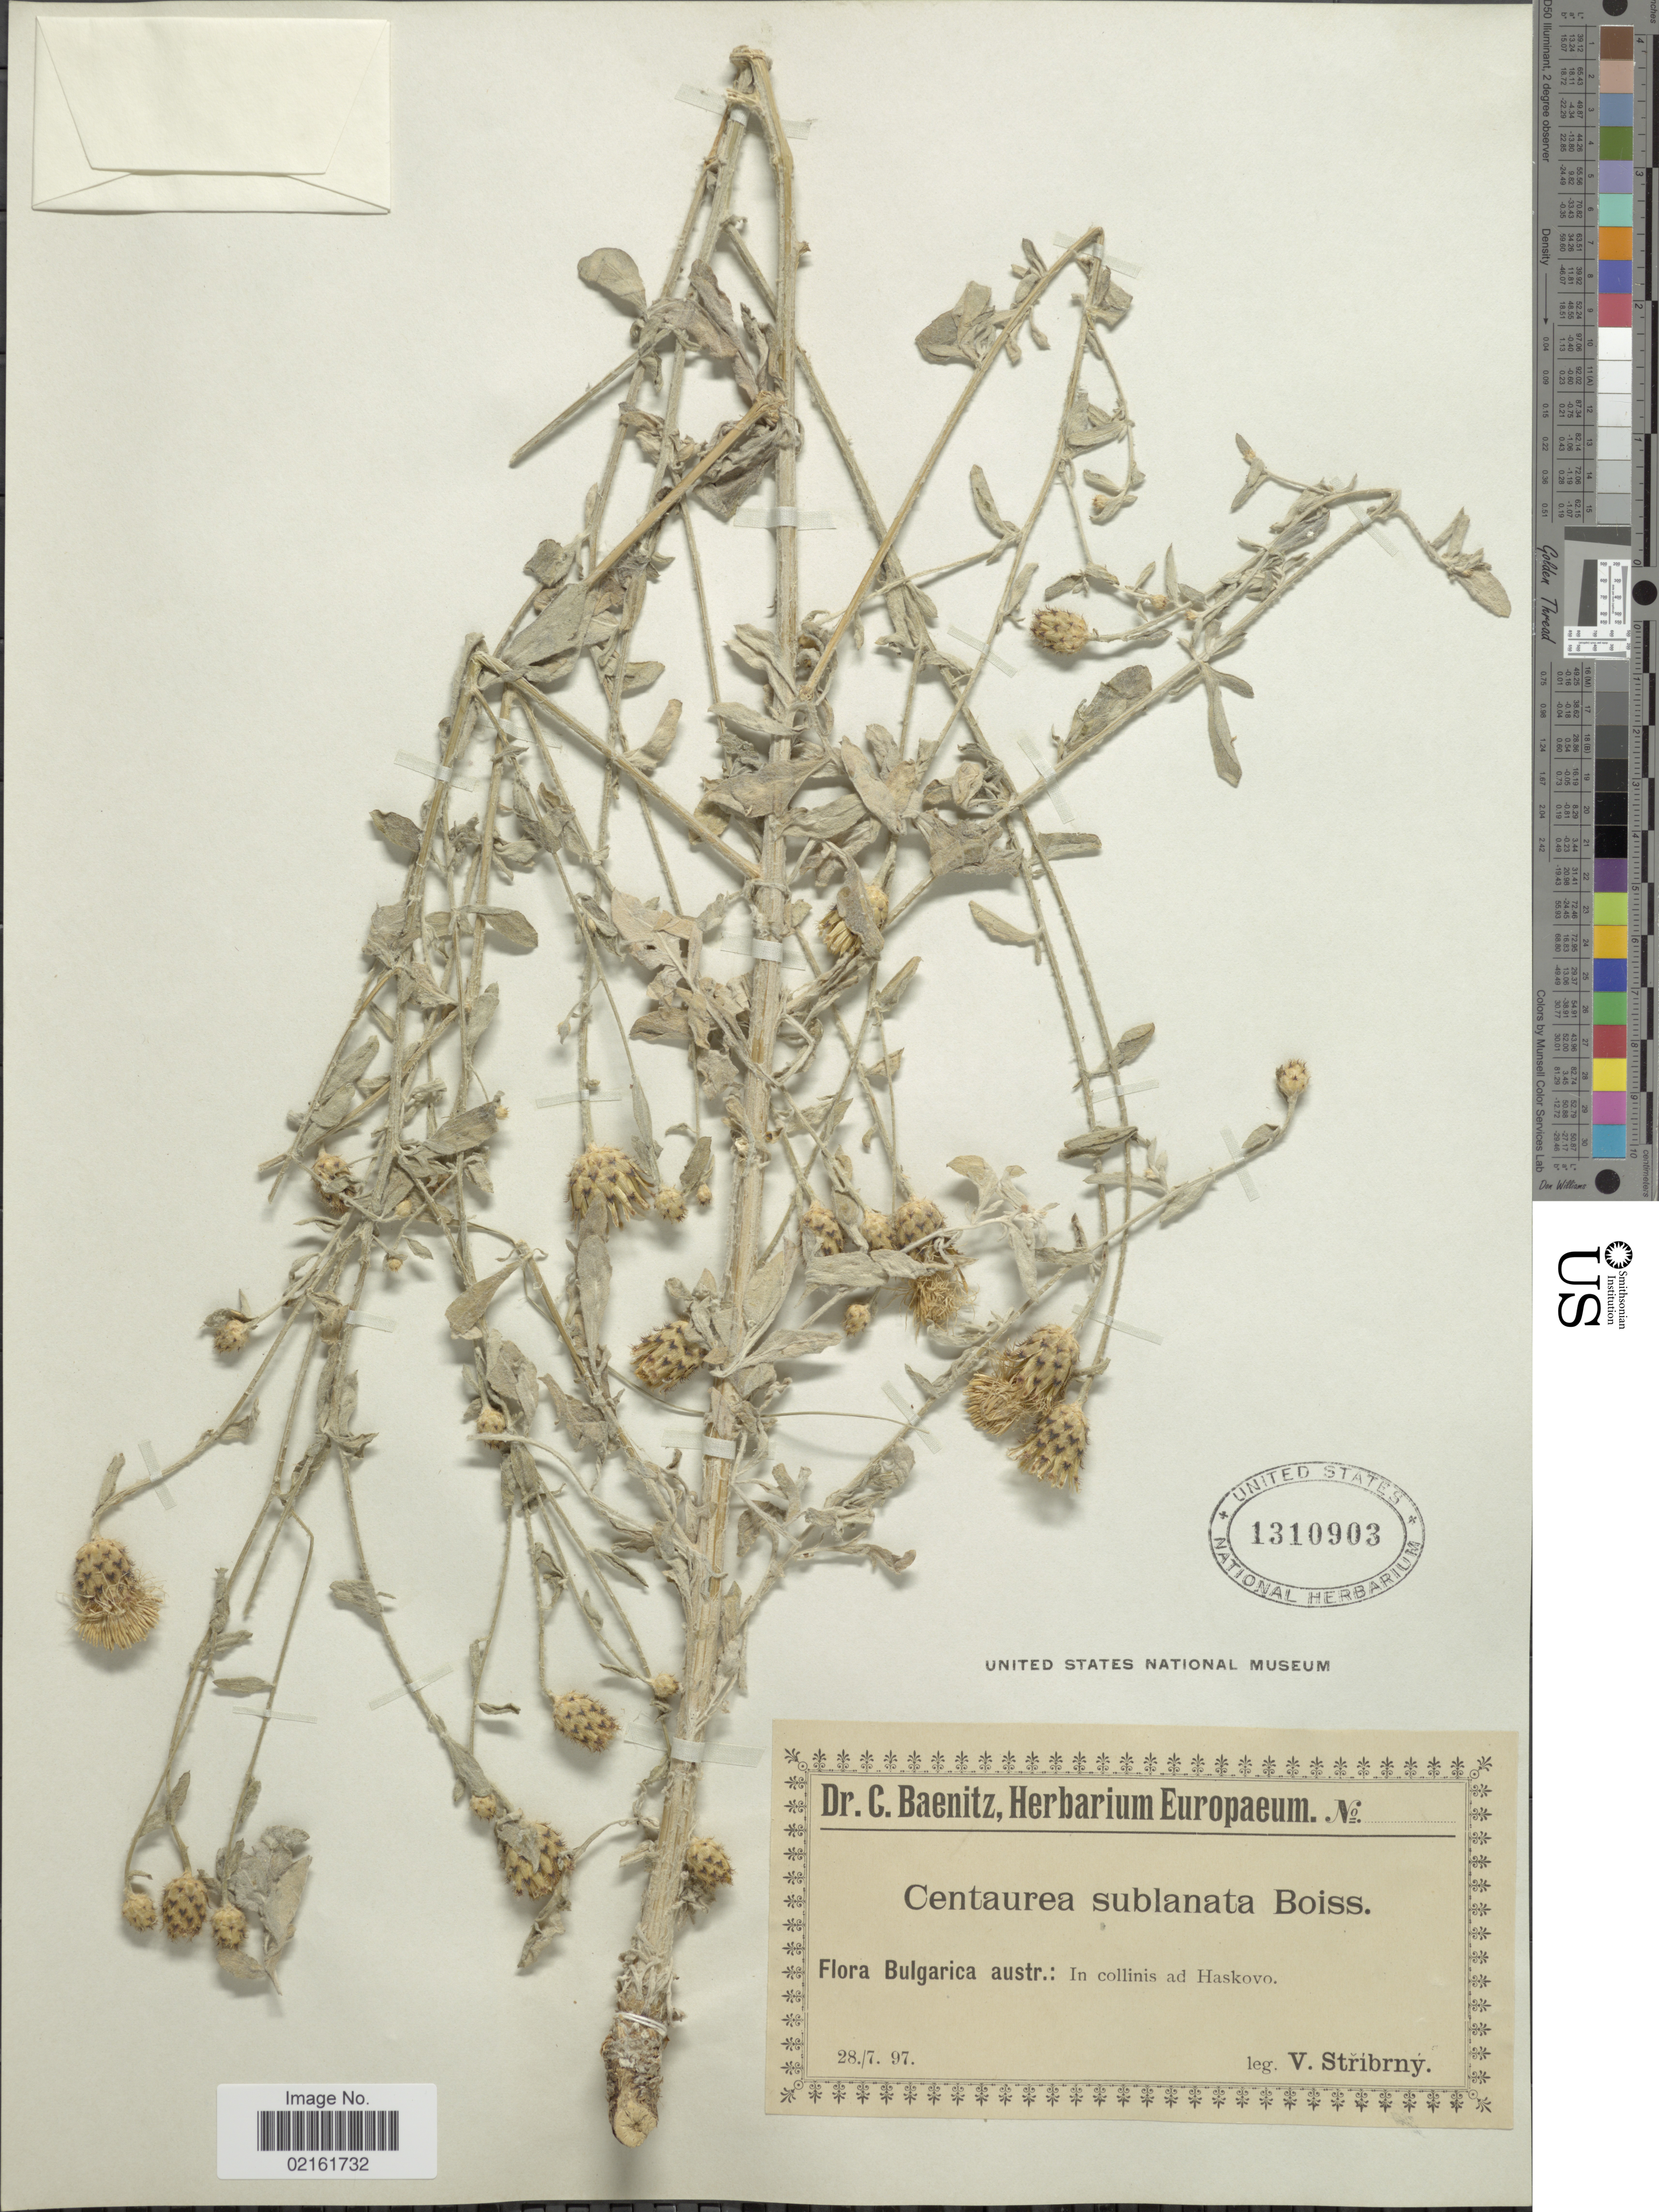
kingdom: Plantae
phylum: Tracheophyta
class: Magnoliopsida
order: Asterales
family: Asteraceae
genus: Centaurea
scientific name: Centaurea sublanta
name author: Boiss.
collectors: V. Stribrny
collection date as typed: Transcribed d/m/y: 28/7/97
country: Bulgaria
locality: Bulgarica austr.: In collinis ad Haskovo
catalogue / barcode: US 1310903